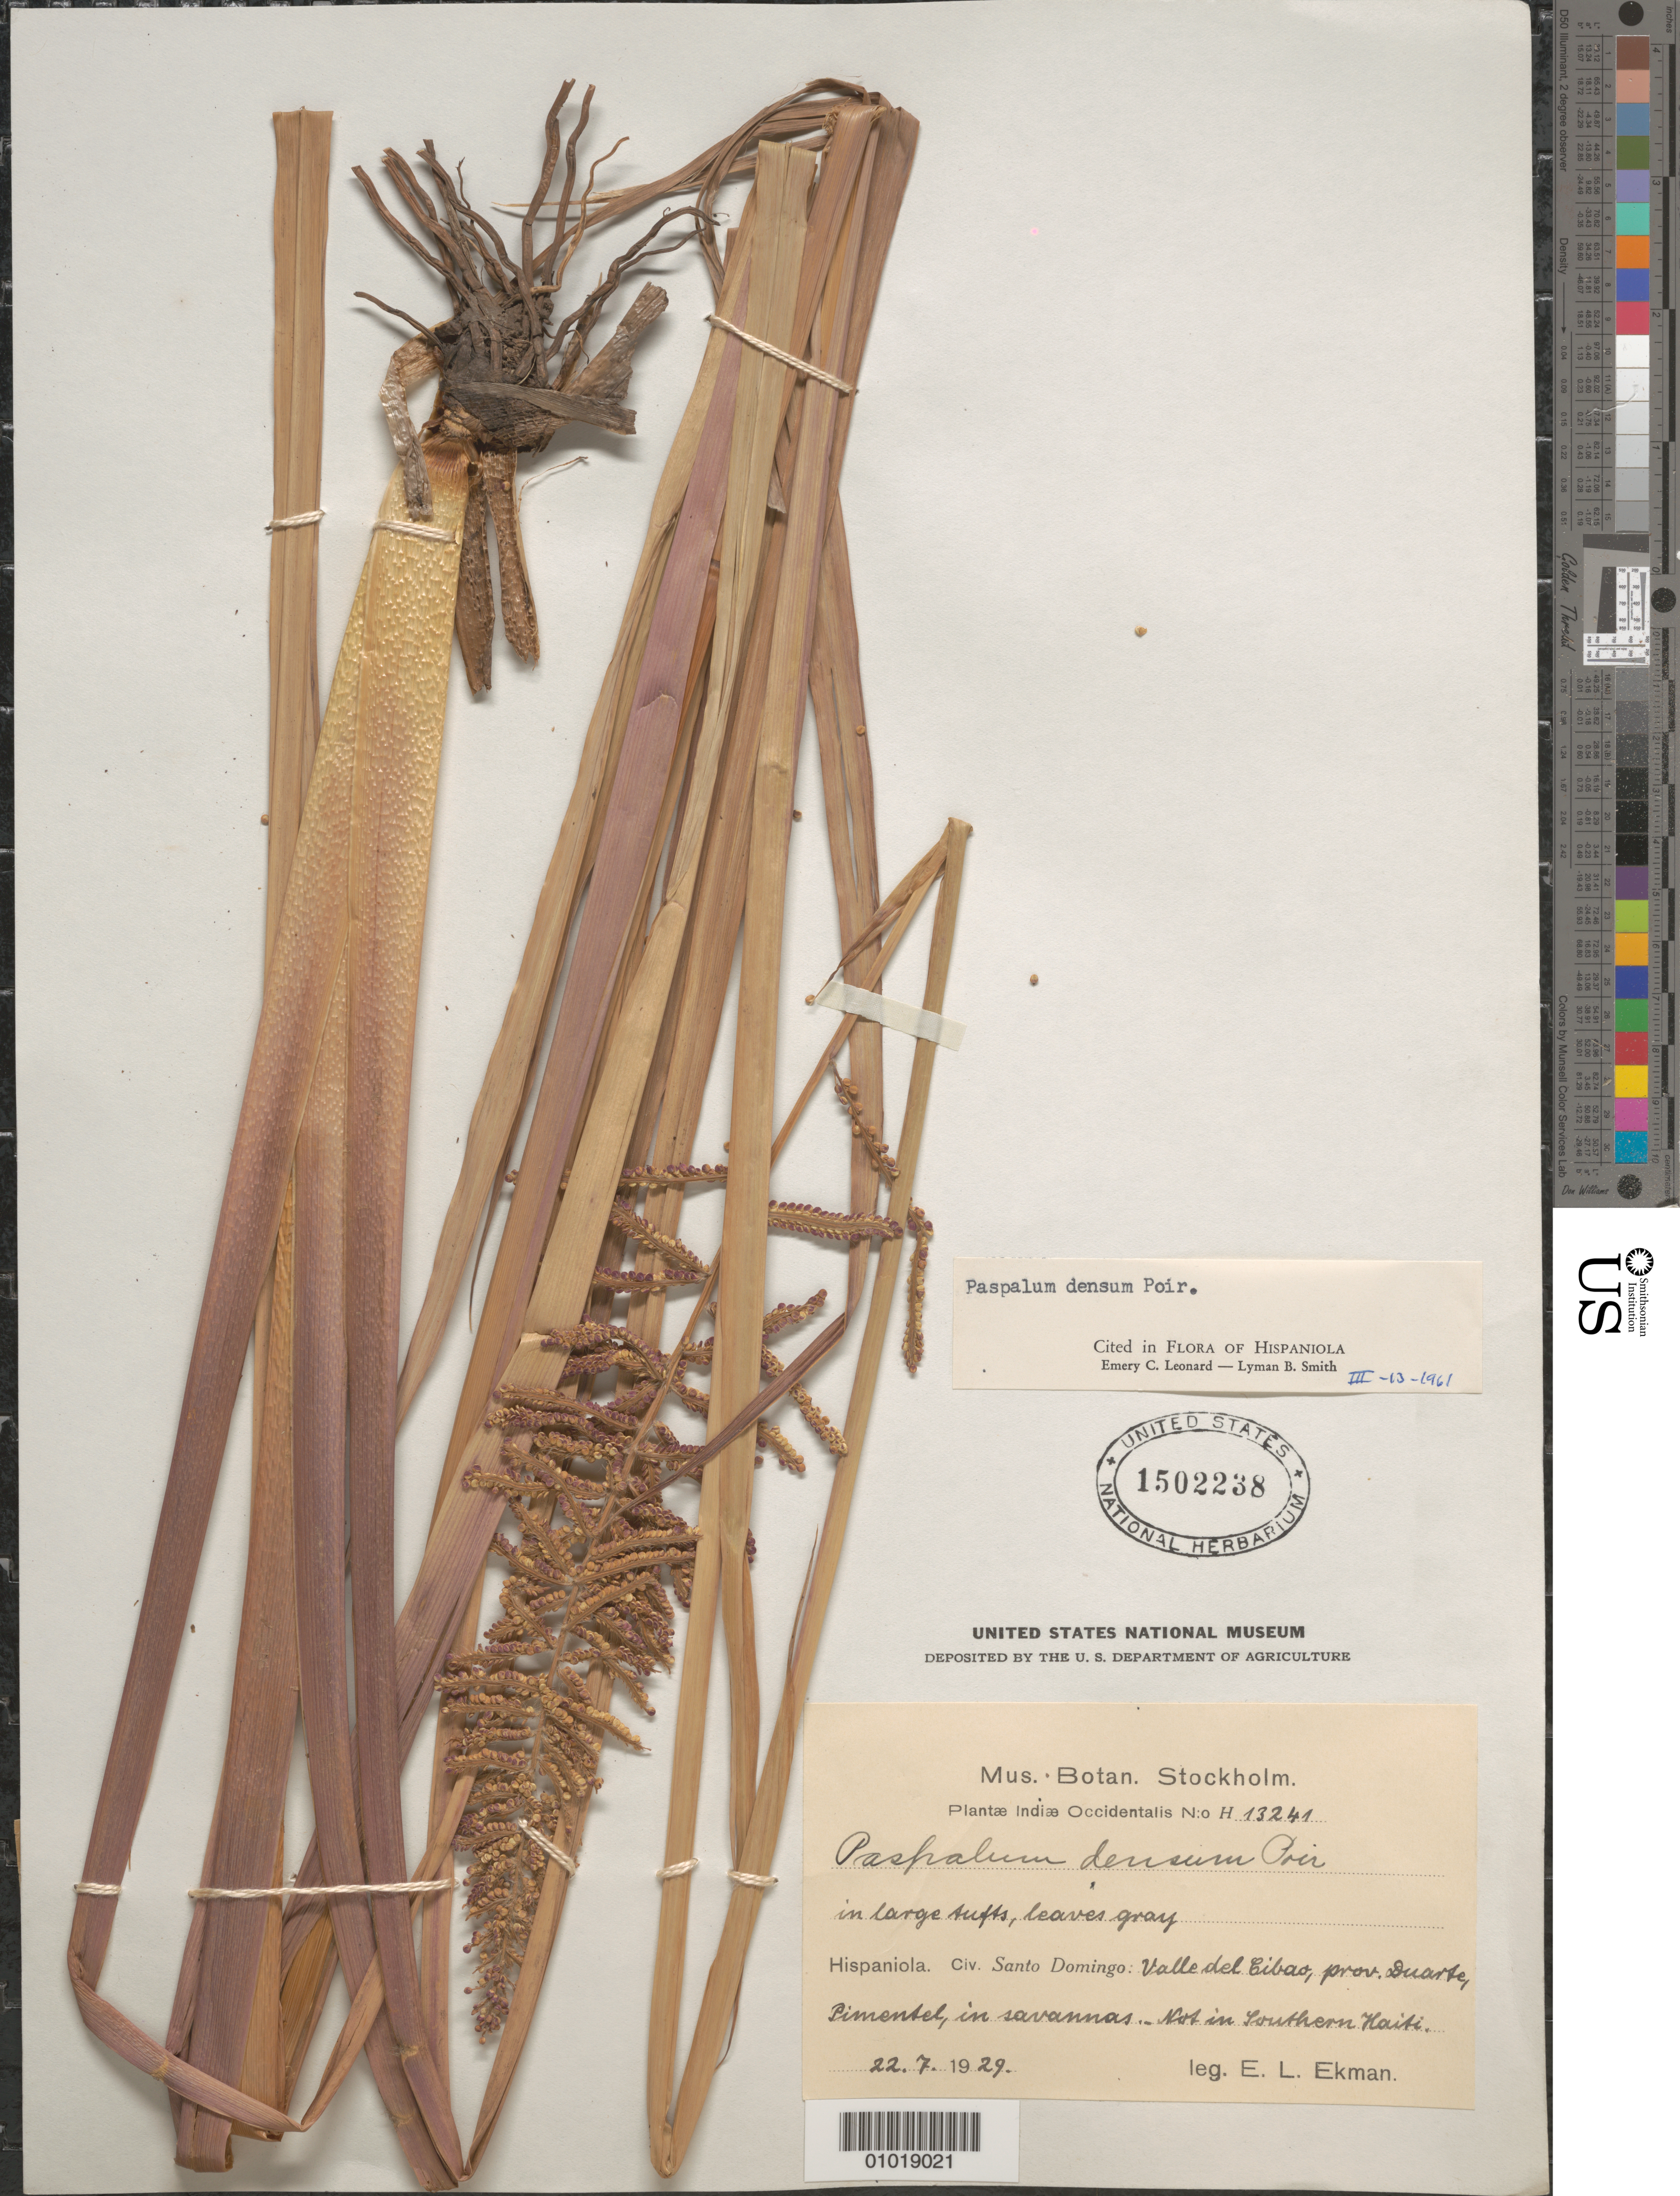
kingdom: Plantae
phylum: Tracheophyta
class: Liliopsida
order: Poales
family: Poaceae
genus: Paspalum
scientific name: Paspalum densum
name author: Poir.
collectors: E. L. Ekman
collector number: H 13241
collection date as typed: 22 Jul 1929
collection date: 1929-07-22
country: Dominican Republic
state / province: Duarte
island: Hispaniola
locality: Valle del Cibao, Pimentel,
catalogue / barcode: US 1502238